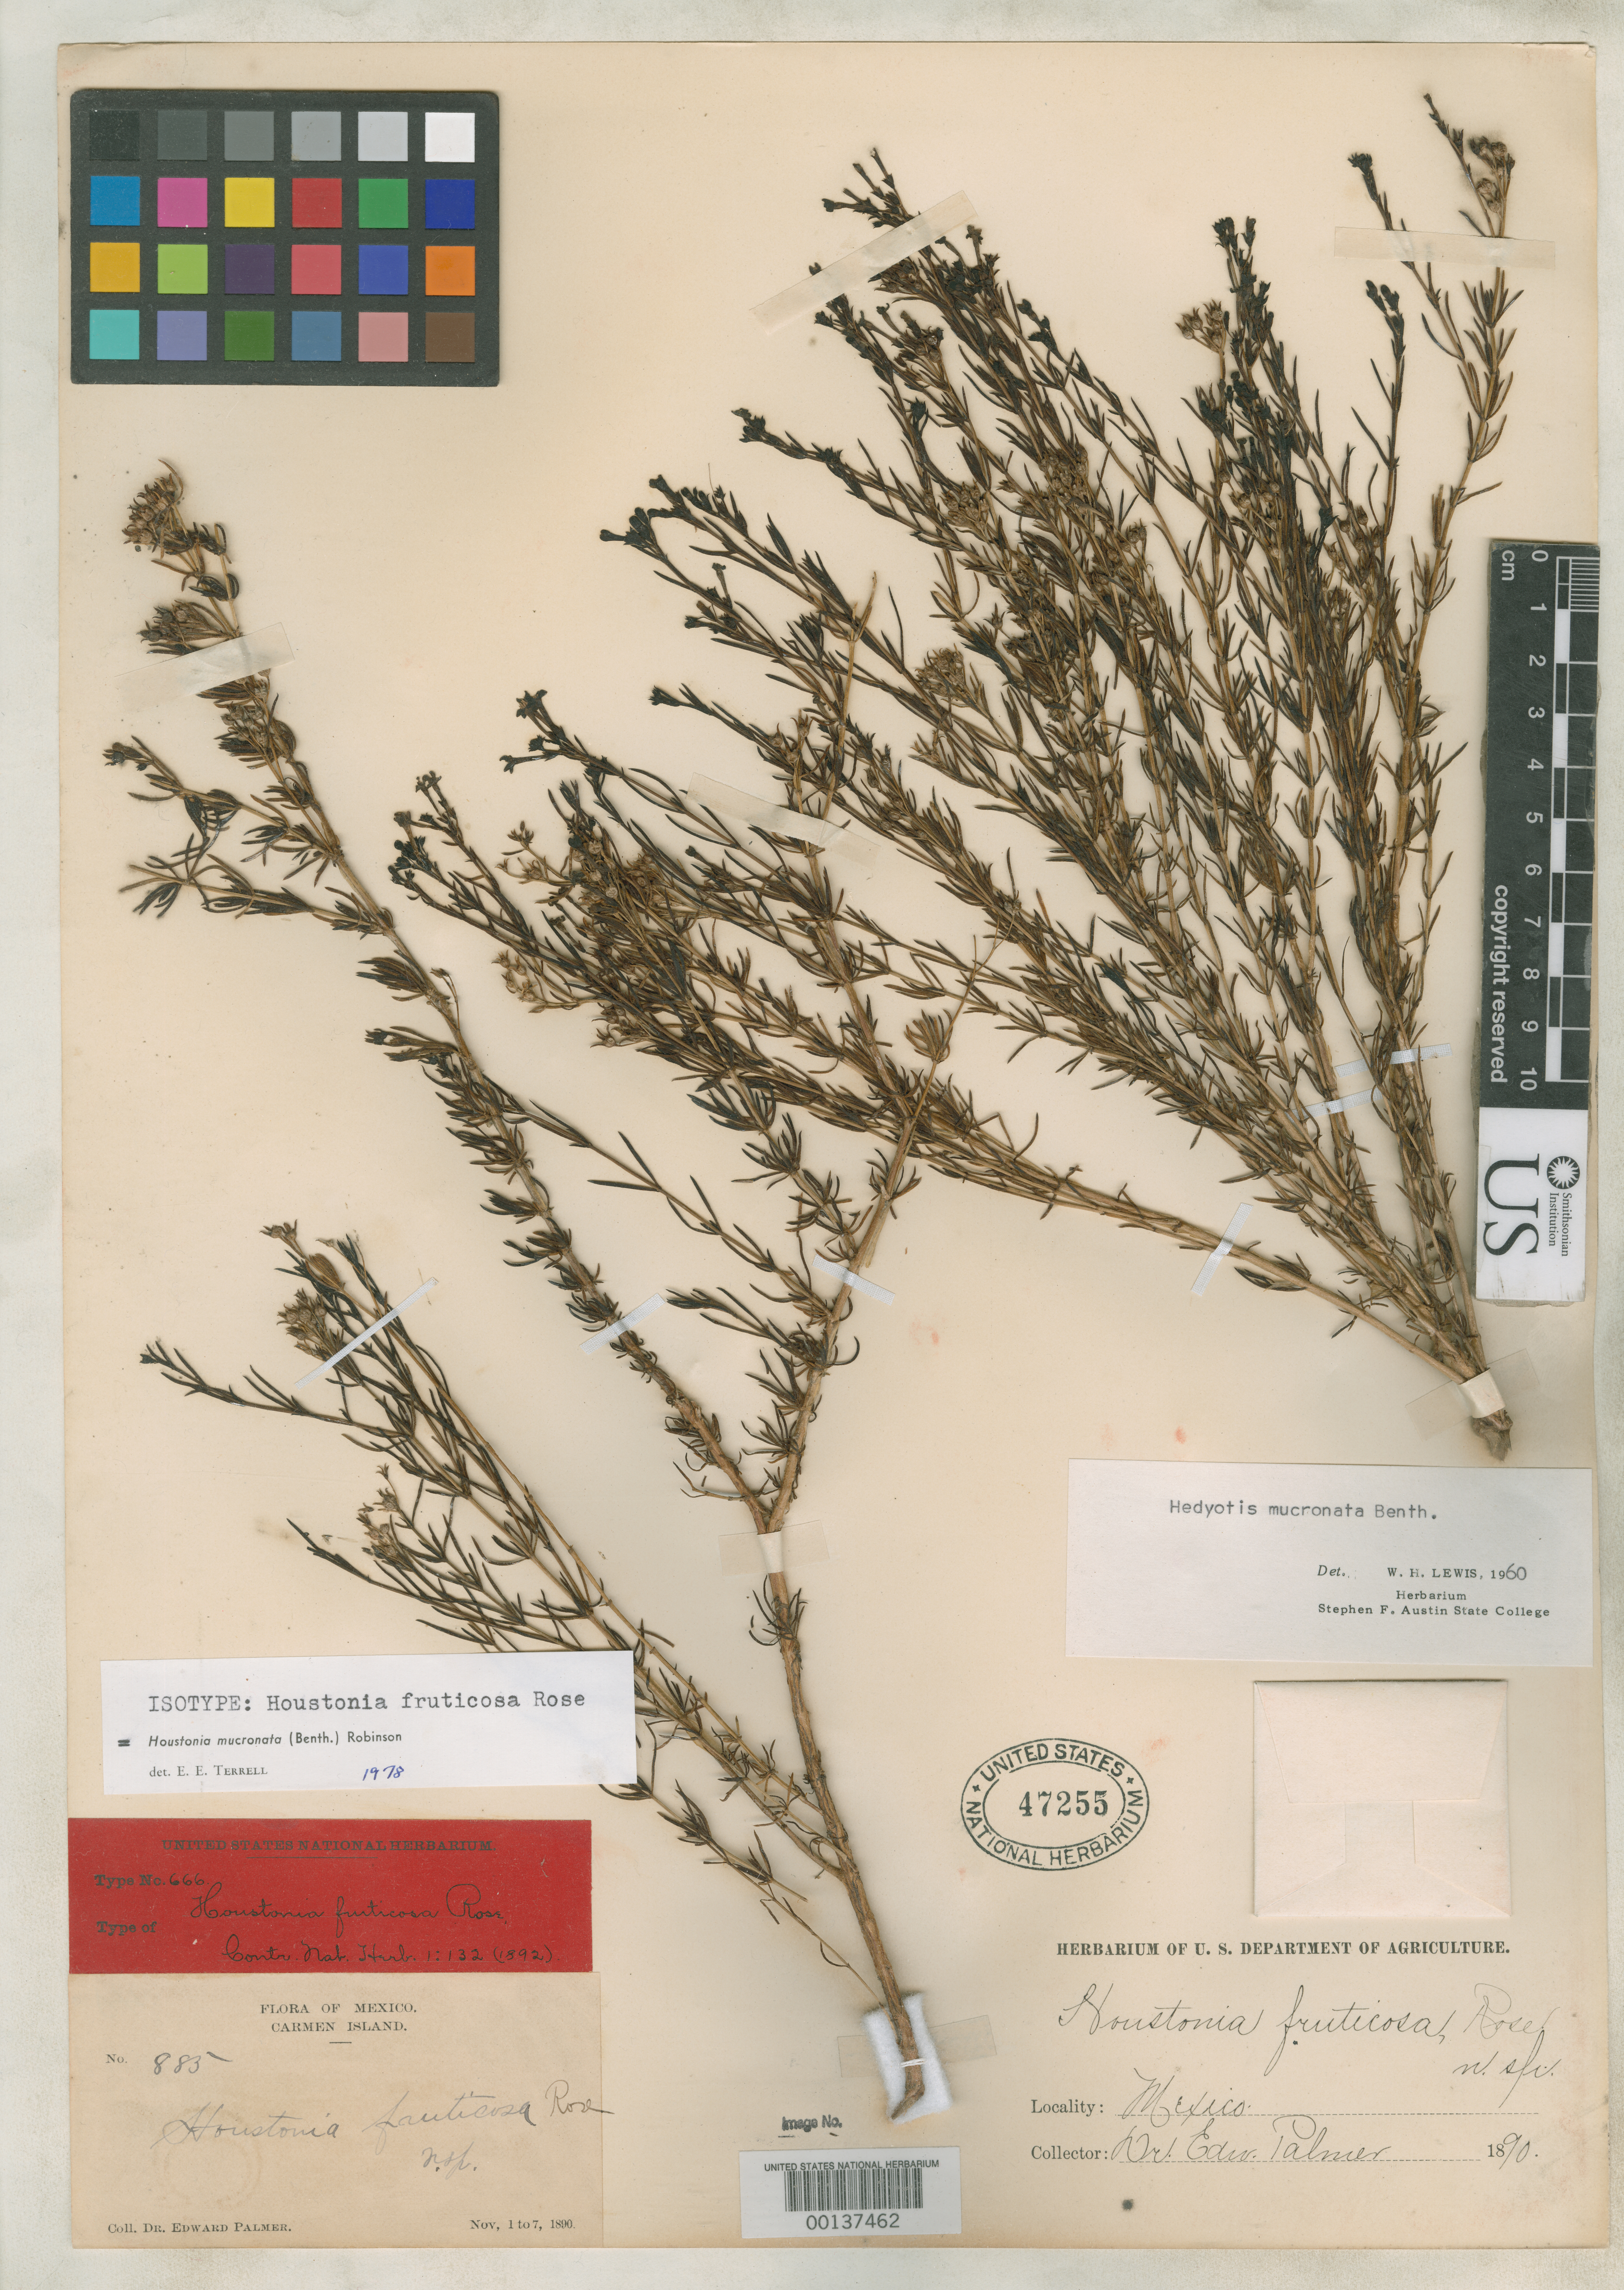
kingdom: Plantae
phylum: Tracheophyta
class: Magnoliopsida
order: Gentianales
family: Rubiaceae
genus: Houstonia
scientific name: Houstonia fruticosa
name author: Rose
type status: Isolectotype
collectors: E. Palmer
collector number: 885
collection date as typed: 01 Nov 1890 to 07 Nov 1890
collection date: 1890-11-01/1890-11-07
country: Mexico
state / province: Baja California Sur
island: Carmen Island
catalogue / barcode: US 47255